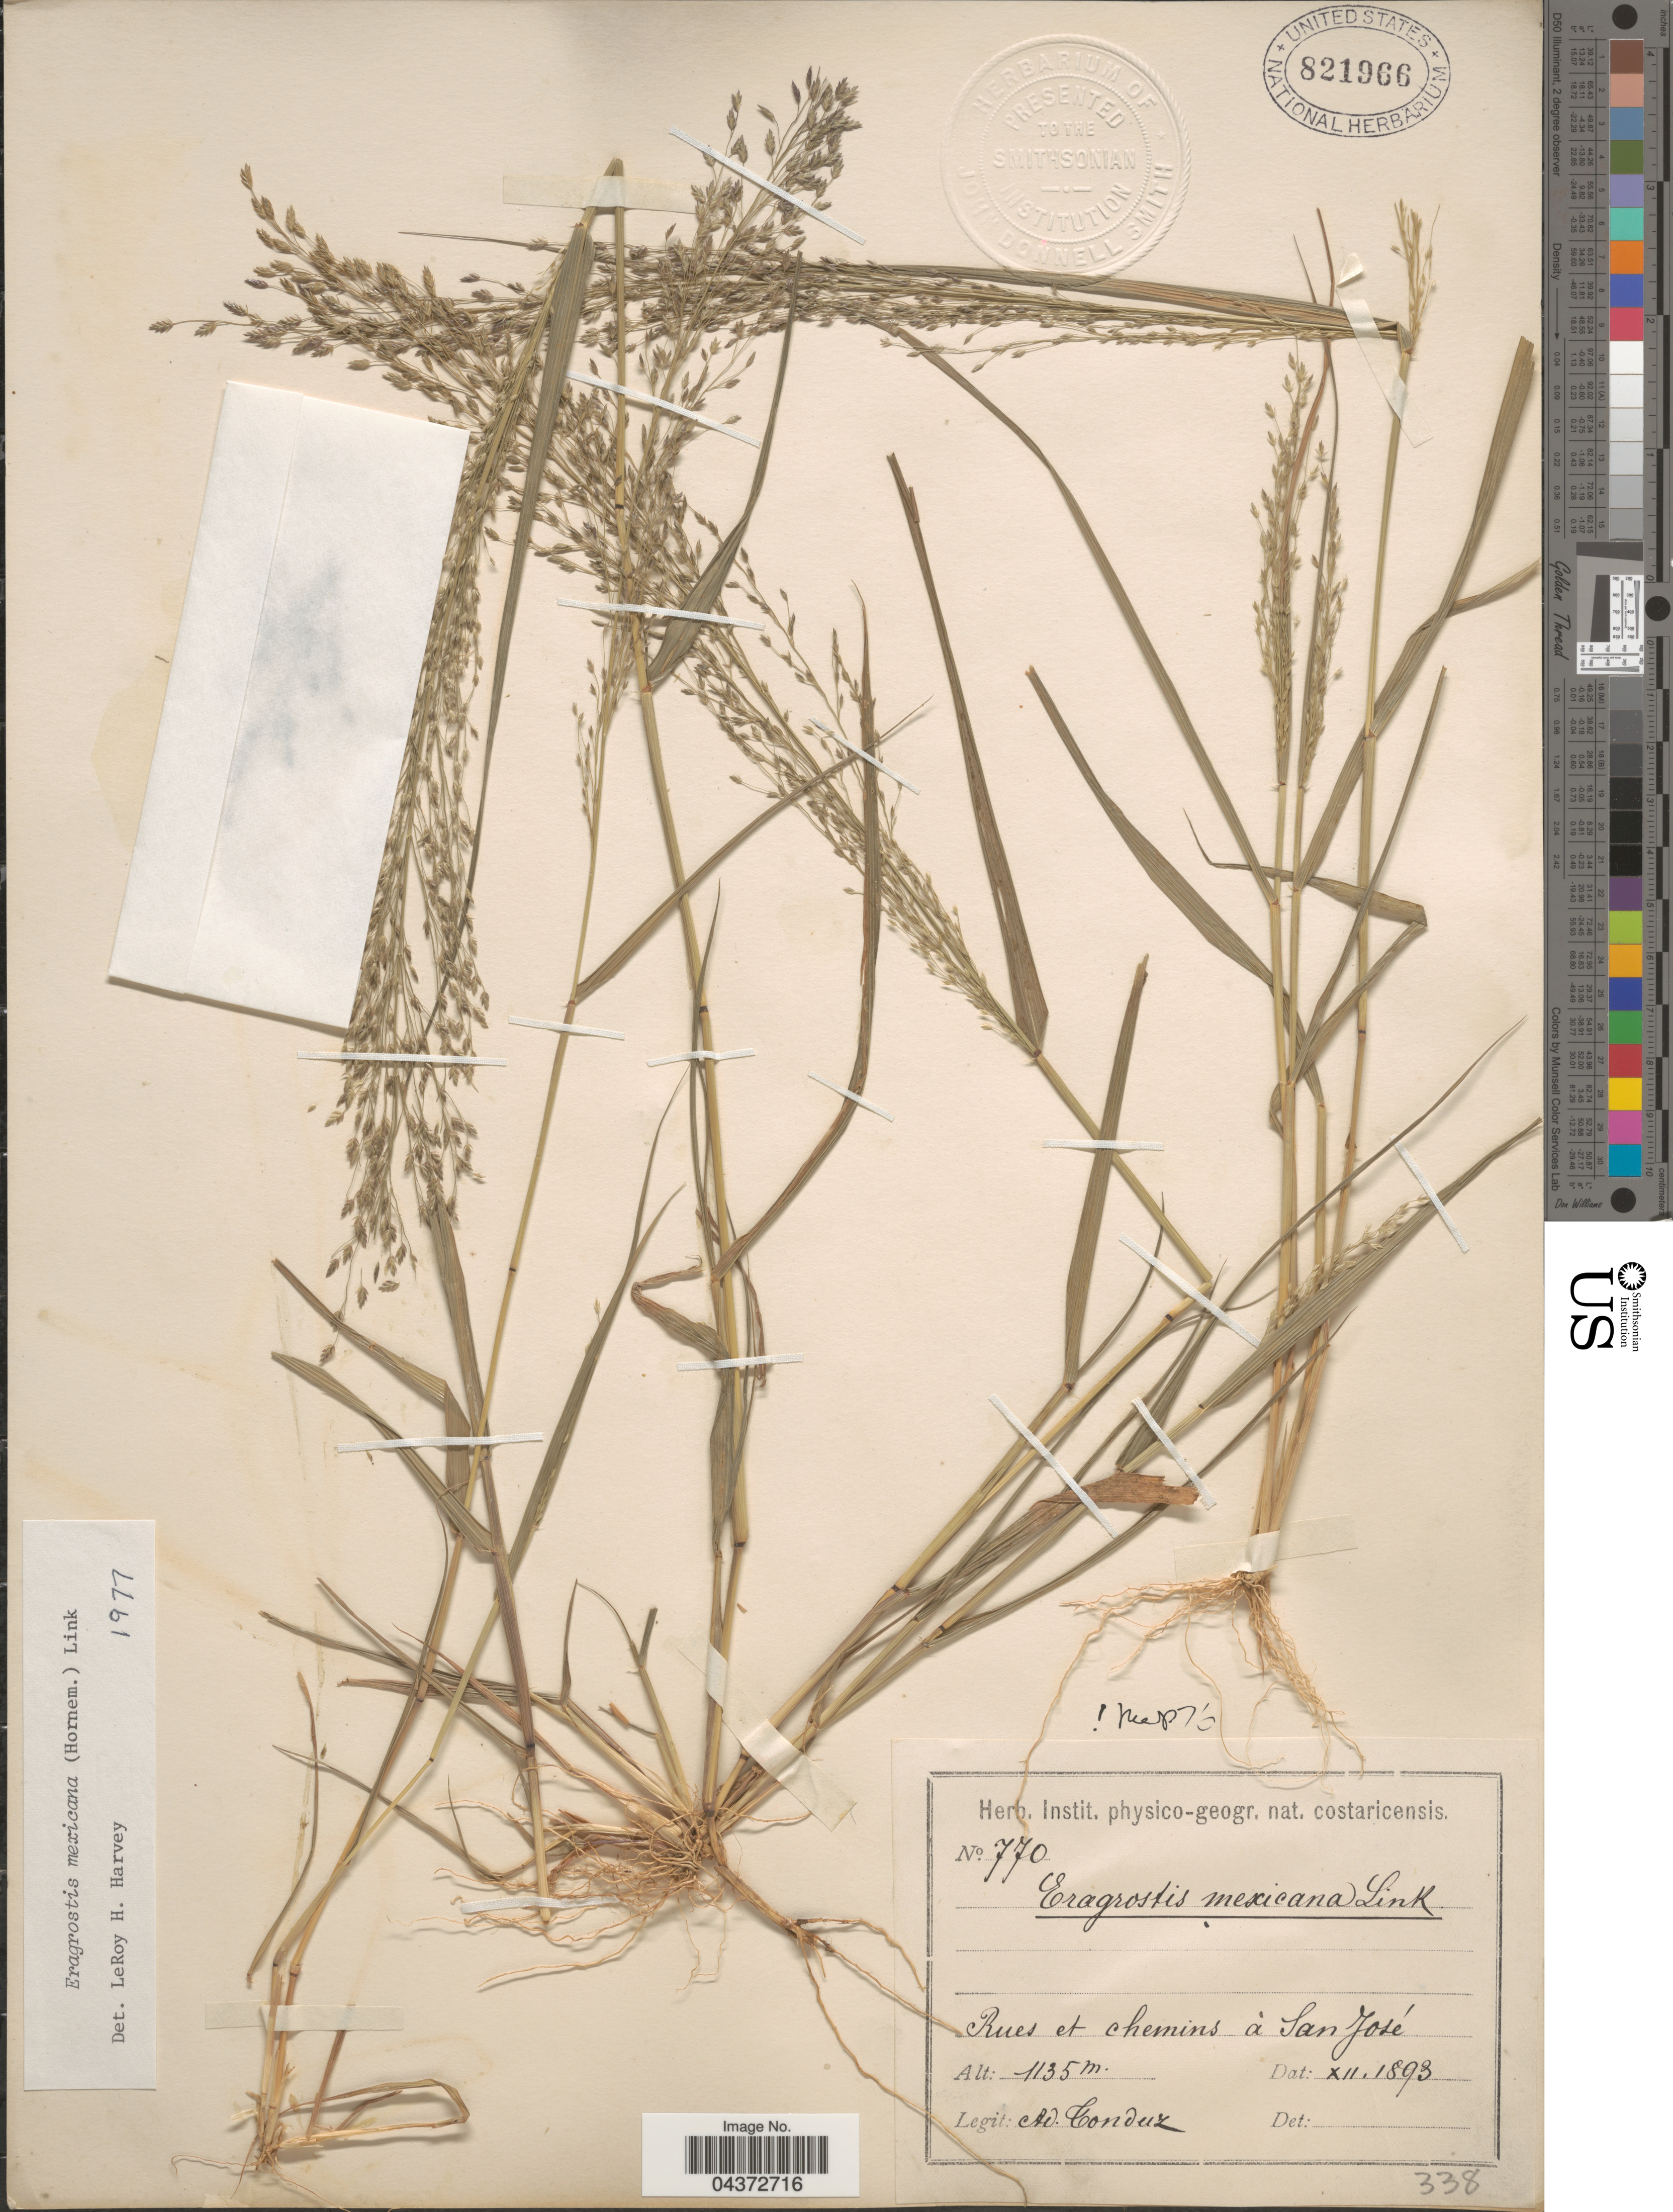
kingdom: Plantae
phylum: Tracheophyta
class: Liliopsida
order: Poales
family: Poaceae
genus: Eragrostis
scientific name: Eragrostis mexicana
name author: (Hornem.) Link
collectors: A. Tonduz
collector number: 770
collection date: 1893-12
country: Costa Rica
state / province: San José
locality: Rues et chemins à San José.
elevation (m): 1135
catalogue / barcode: US 821966